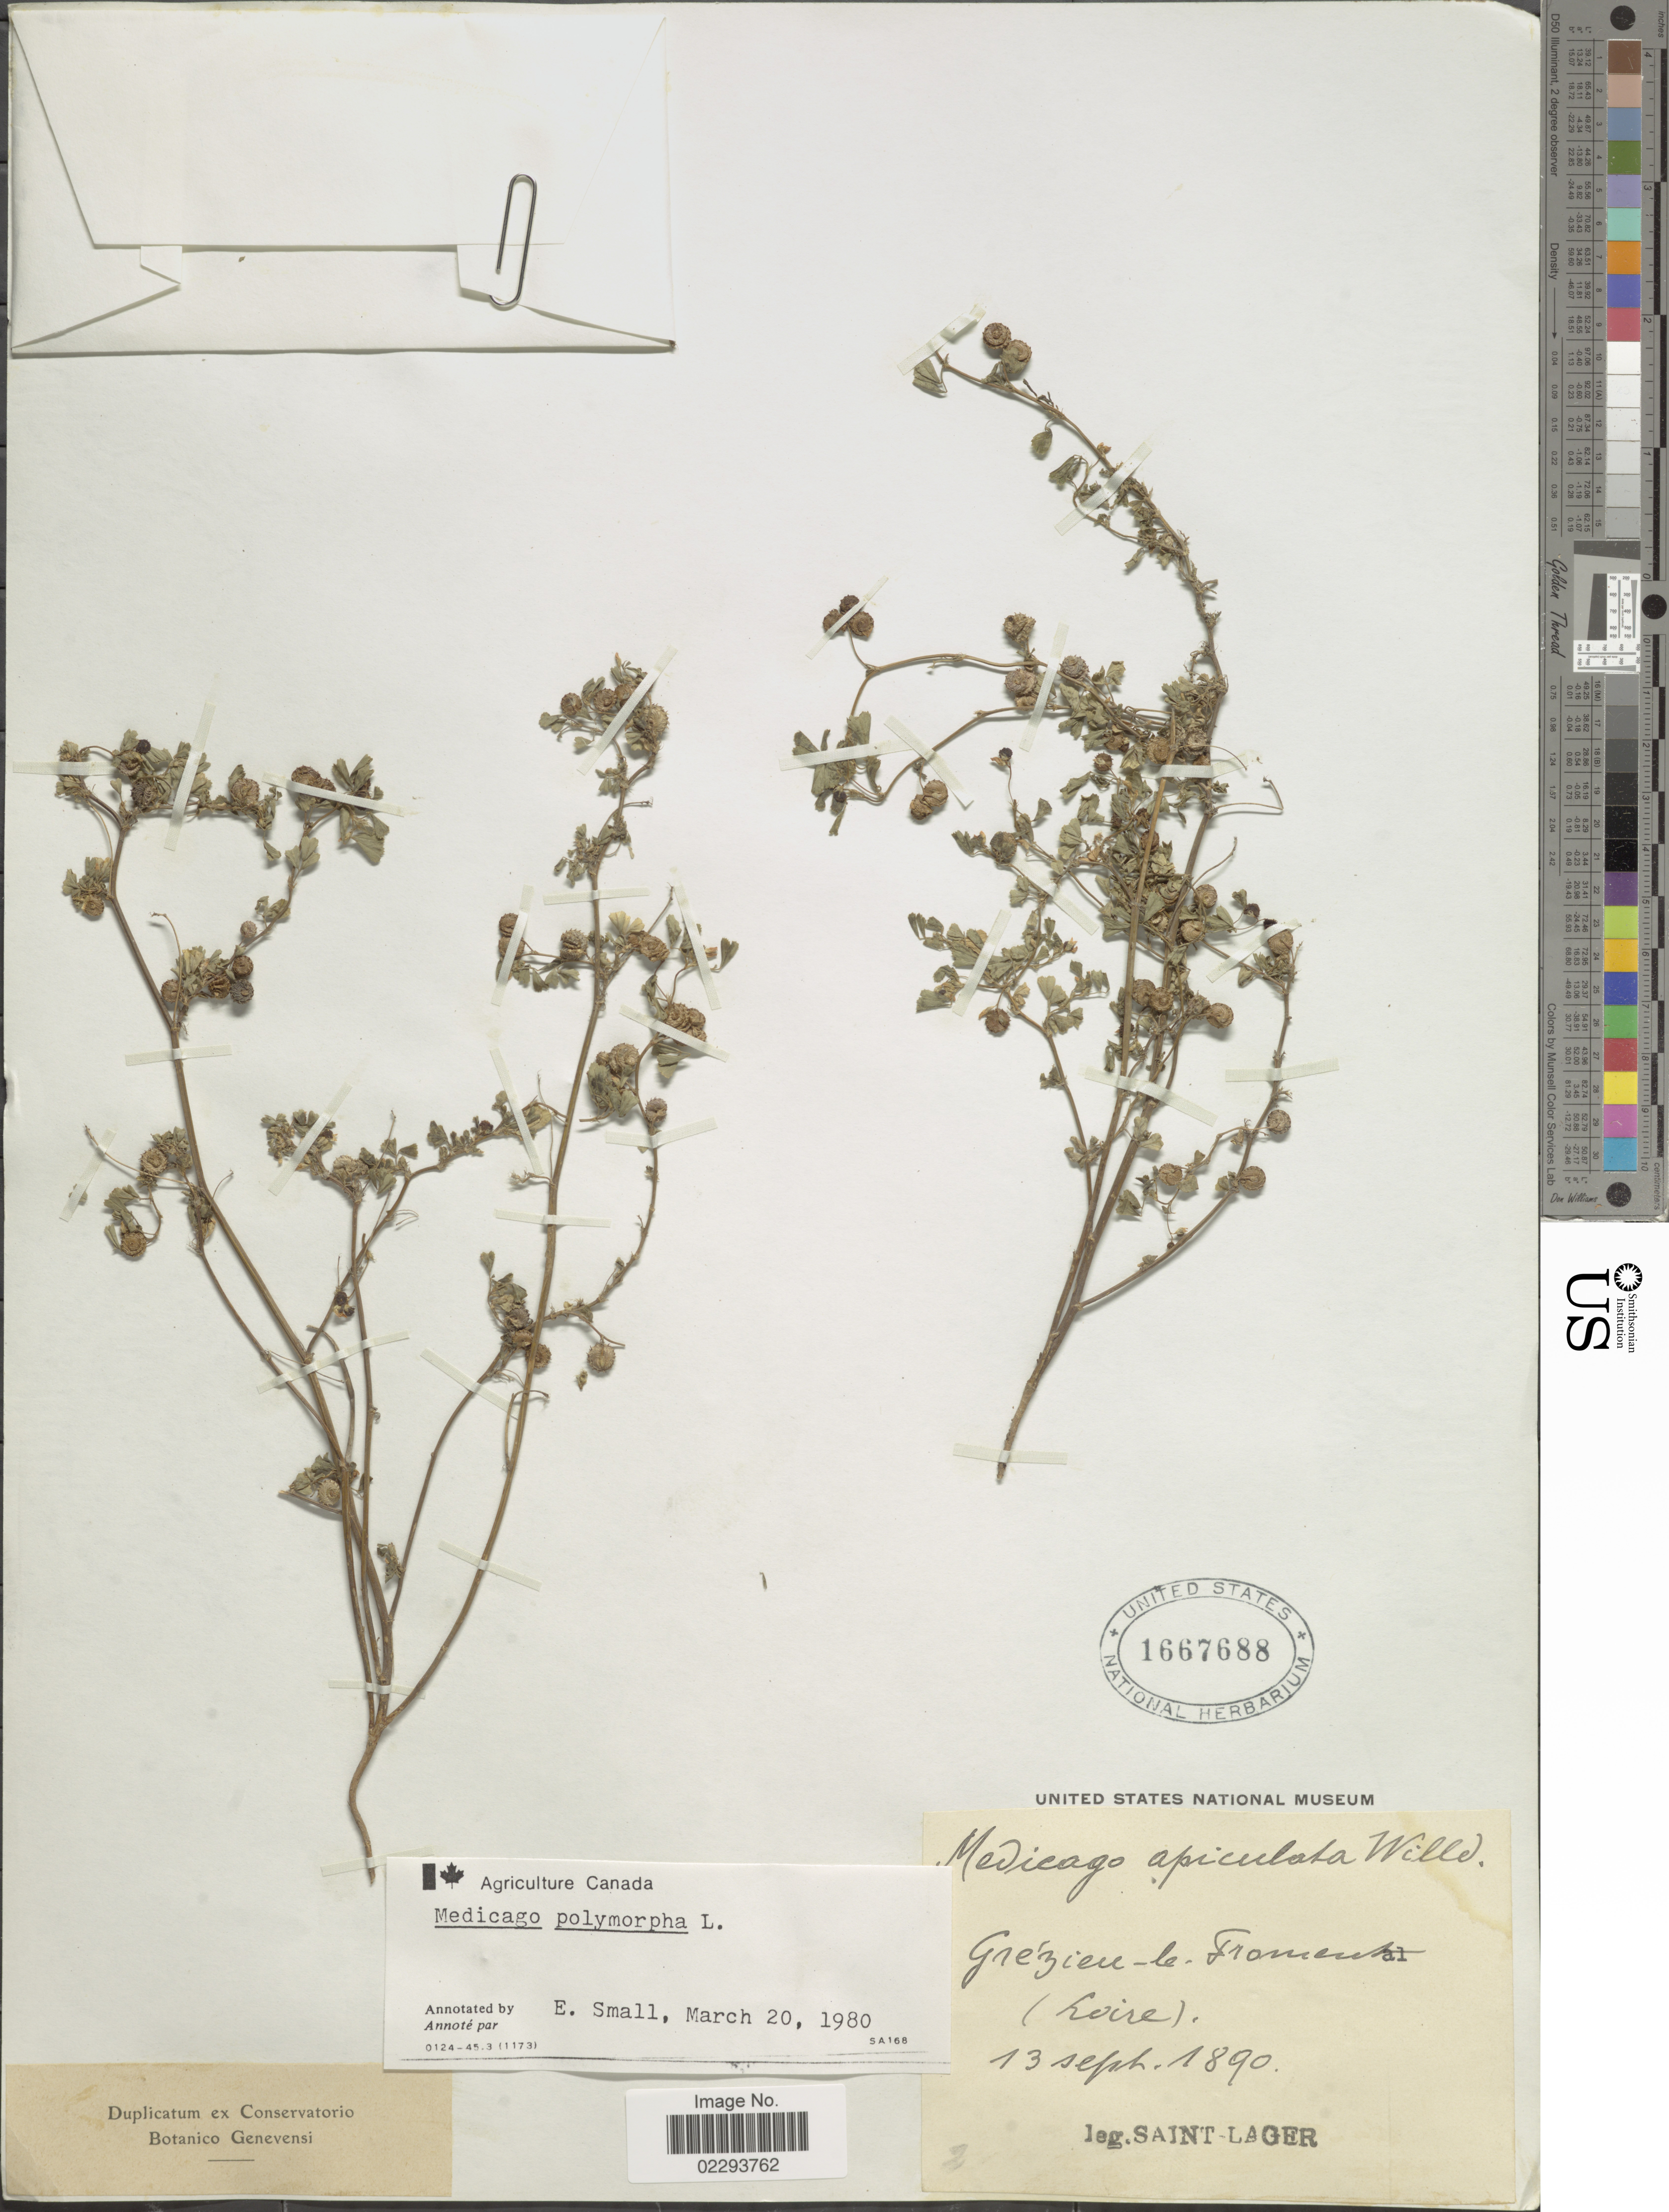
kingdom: Plantae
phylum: Tracheophyta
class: Magnoliopsida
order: Fabales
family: Fabaceae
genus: Medicago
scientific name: Medicago polymorpha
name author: L.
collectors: -. St. Lager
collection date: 1890-09-13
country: France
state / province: Pays de la Loire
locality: Grezieu - le- Franent [interpreted] (Loire).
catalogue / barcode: US 1667688